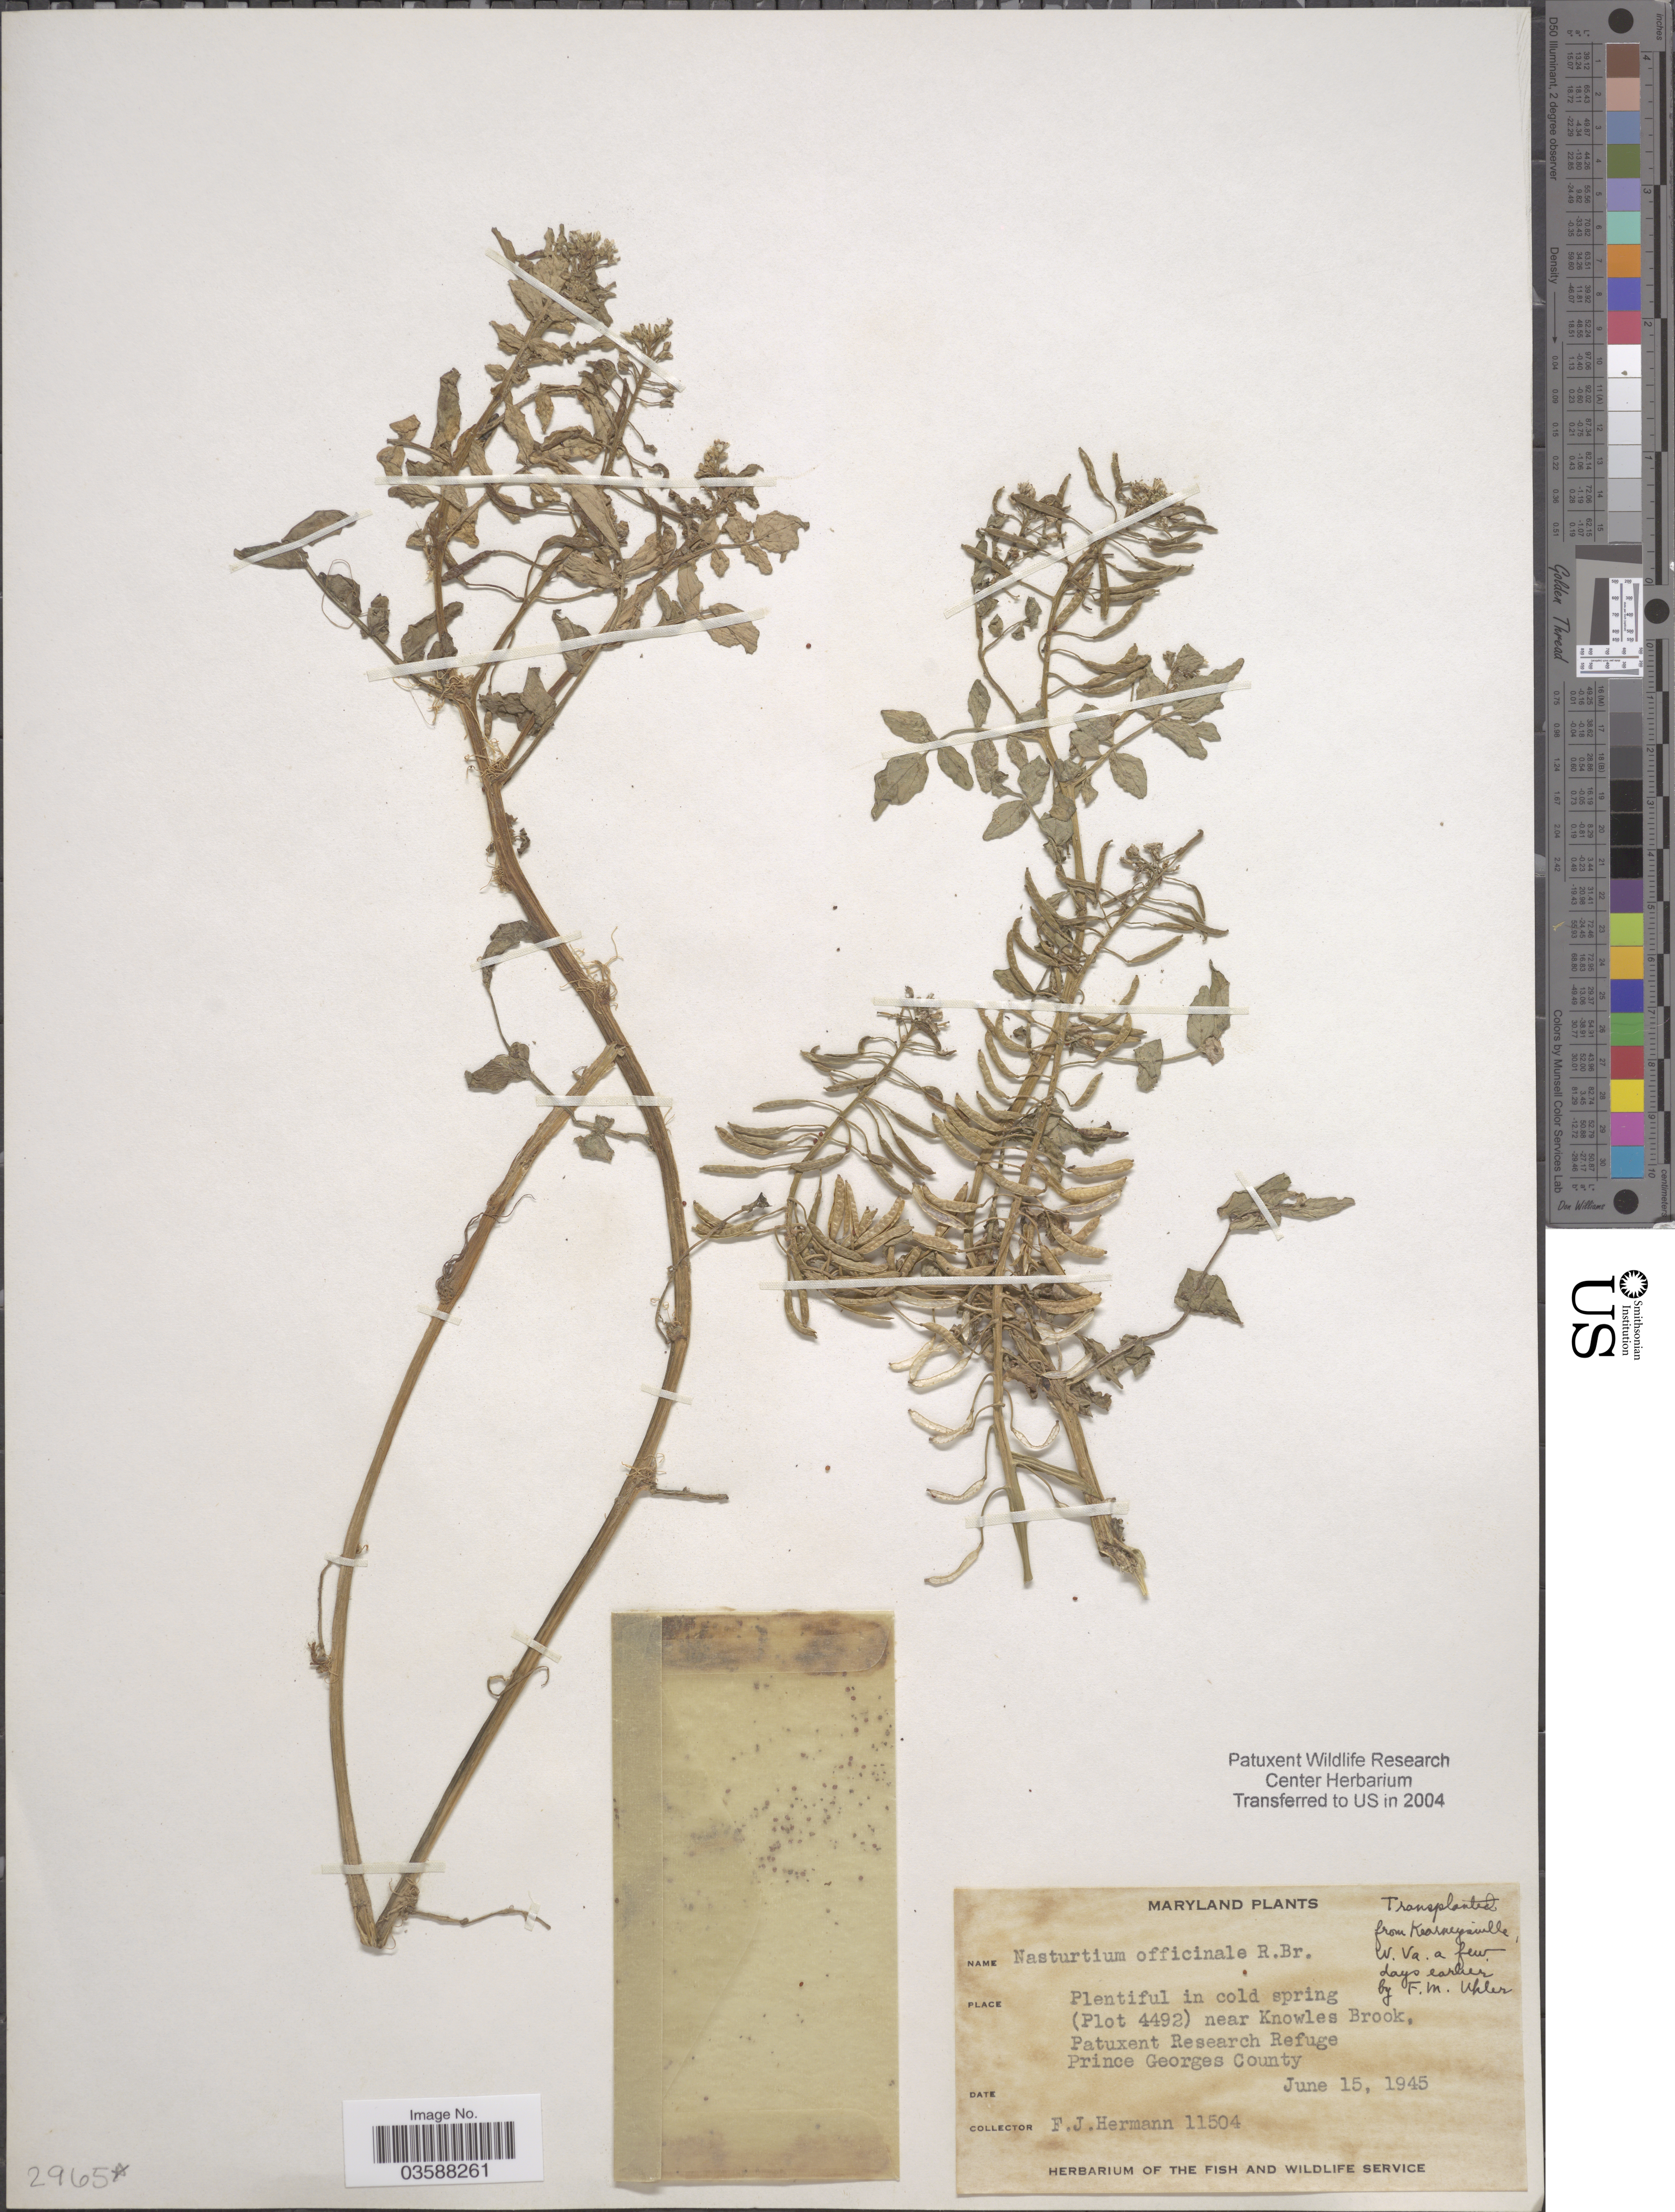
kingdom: Plantae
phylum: Tracheophyta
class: Magnoliopsida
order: Brassicales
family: Brassicaceae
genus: Nasturtium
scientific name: Nasturtium officinale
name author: R. Br.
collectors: F. J. Hermann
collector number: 11504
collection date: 1945-06-15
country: United States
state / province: Maryland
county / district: Prince George's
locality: Plentiful in cold spring (Plot 4492) near Knowles Brook, Patuxent Research Refuge Prince Georges County.